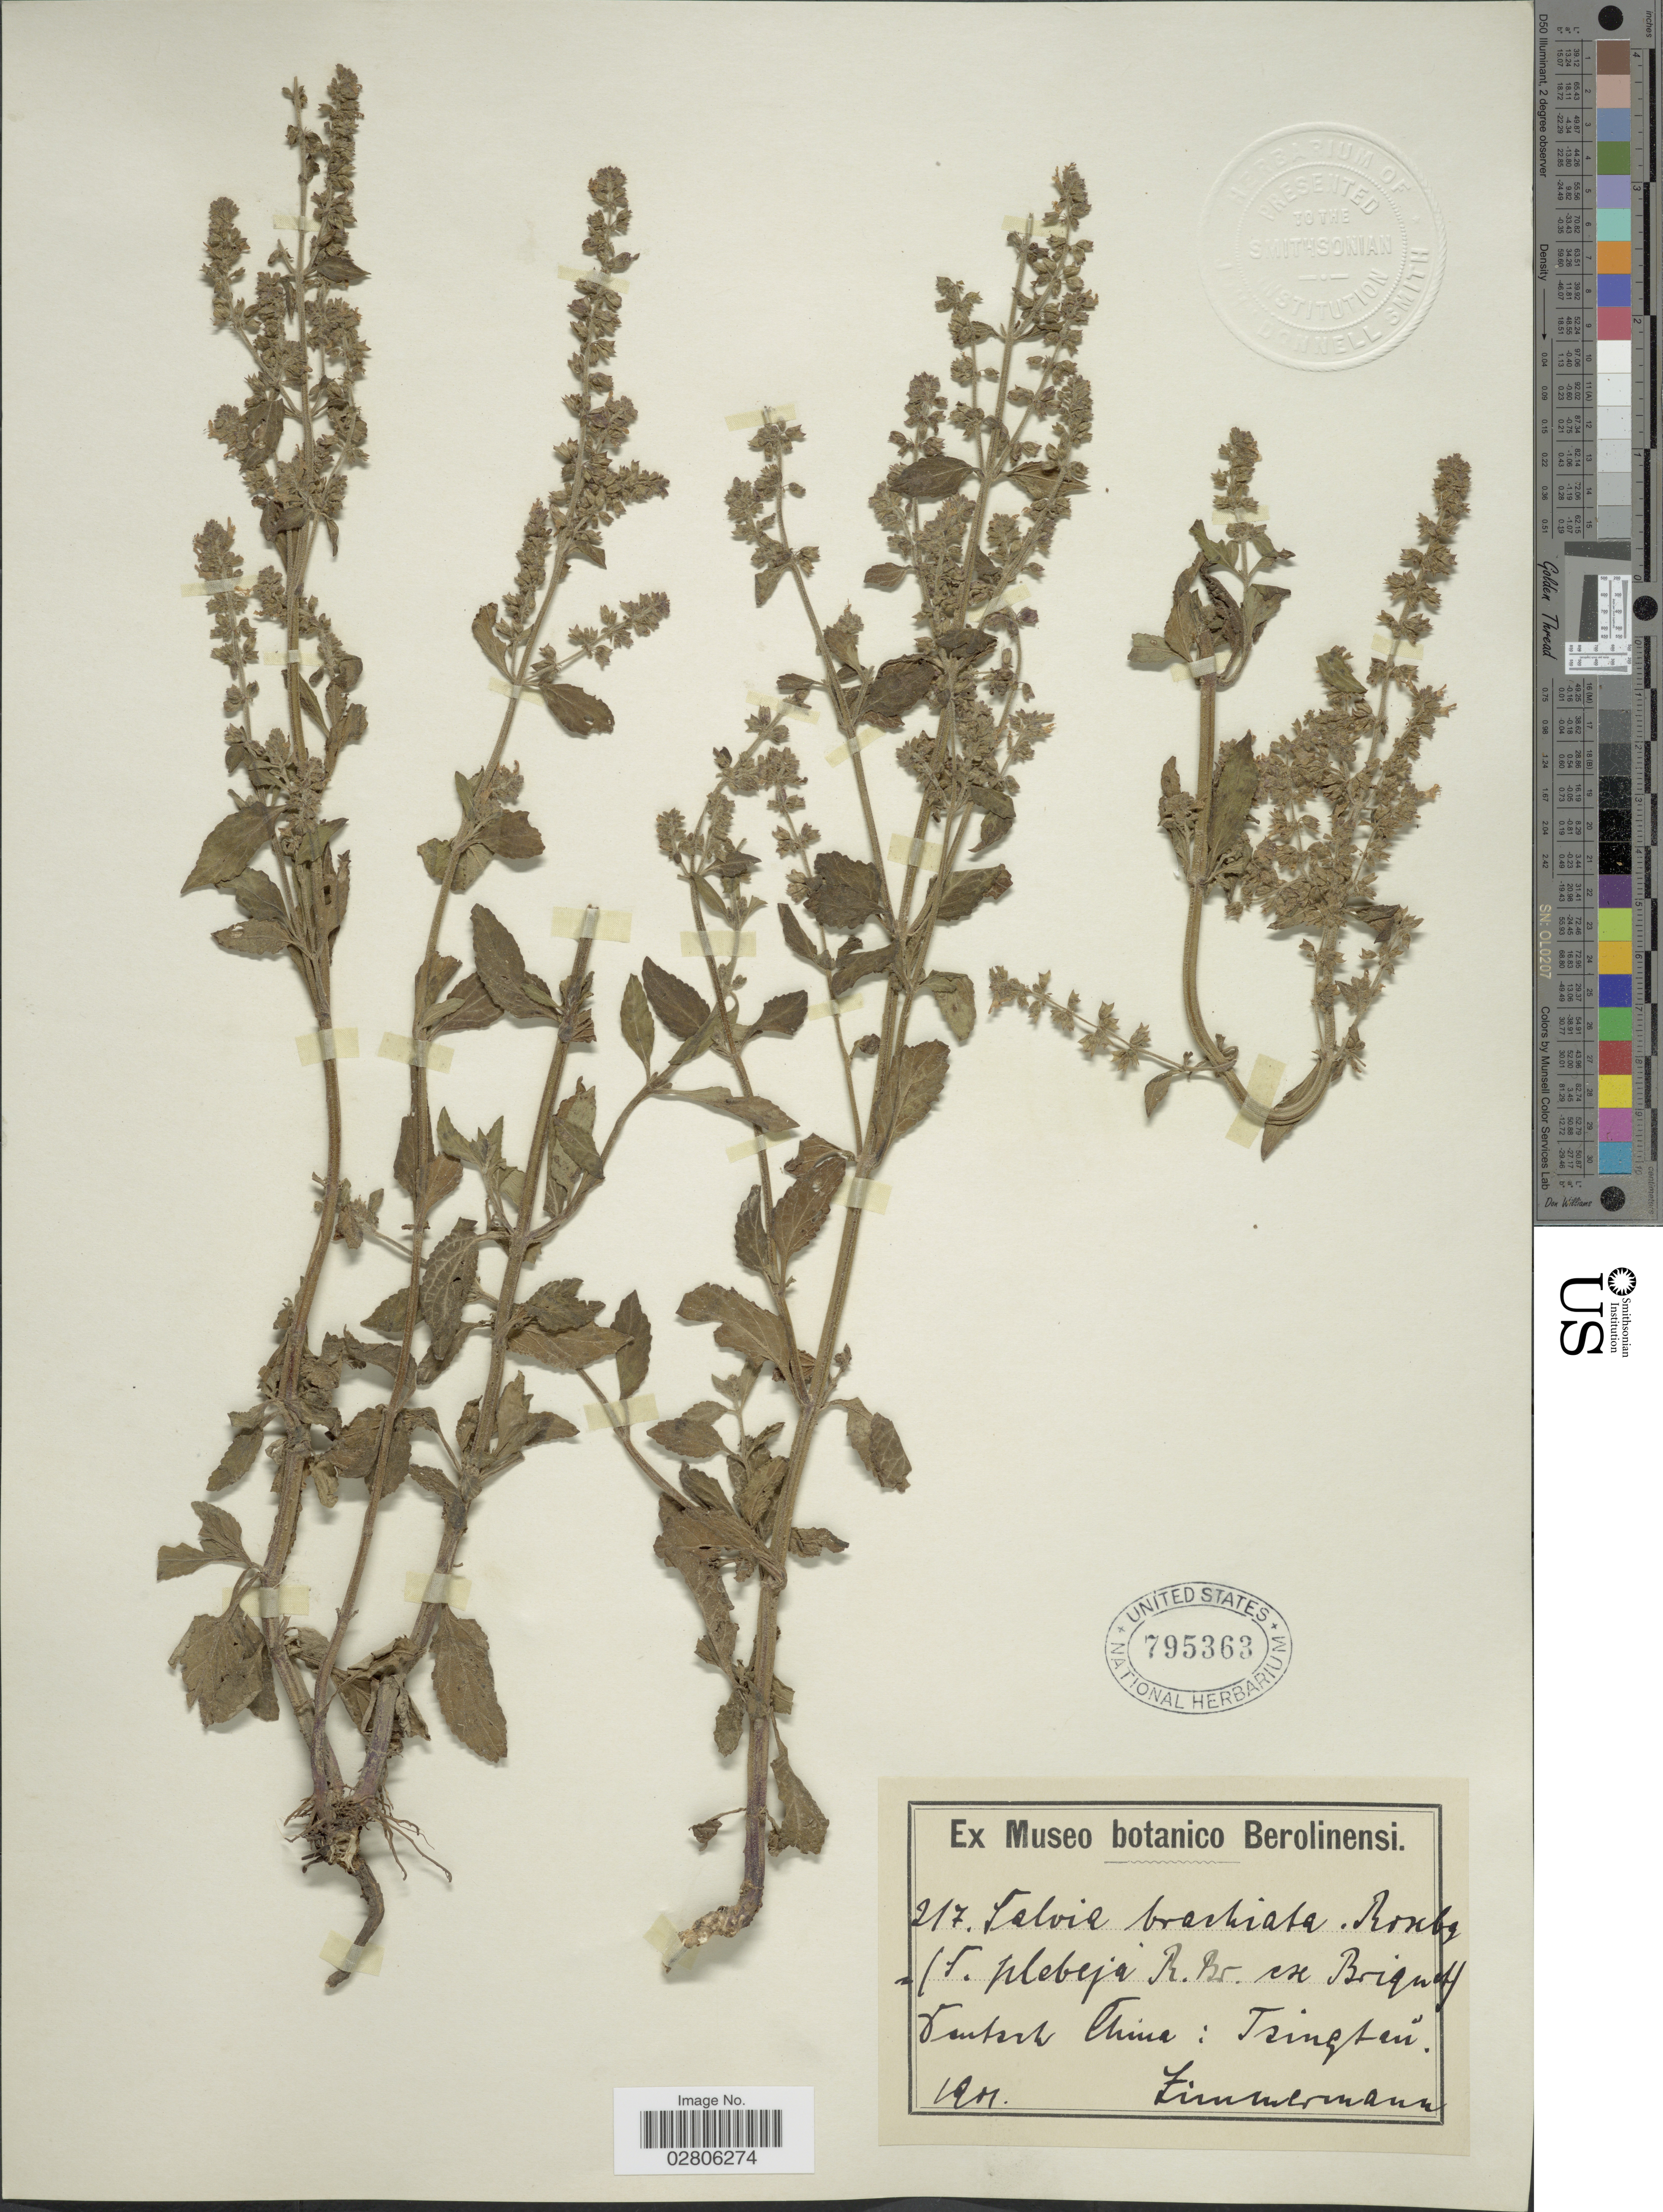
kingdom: Plantae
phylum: Tracheophyta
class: Magnoliopsida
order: Lamiales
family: Lamiaceae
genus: Salvia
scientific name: Salvia plebeia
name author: R. Br.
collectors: -. Zimmermann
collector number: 217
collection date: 1901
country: China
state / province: Qinghai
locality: Deutsch China, Tsinghai.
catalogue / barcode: US 795363